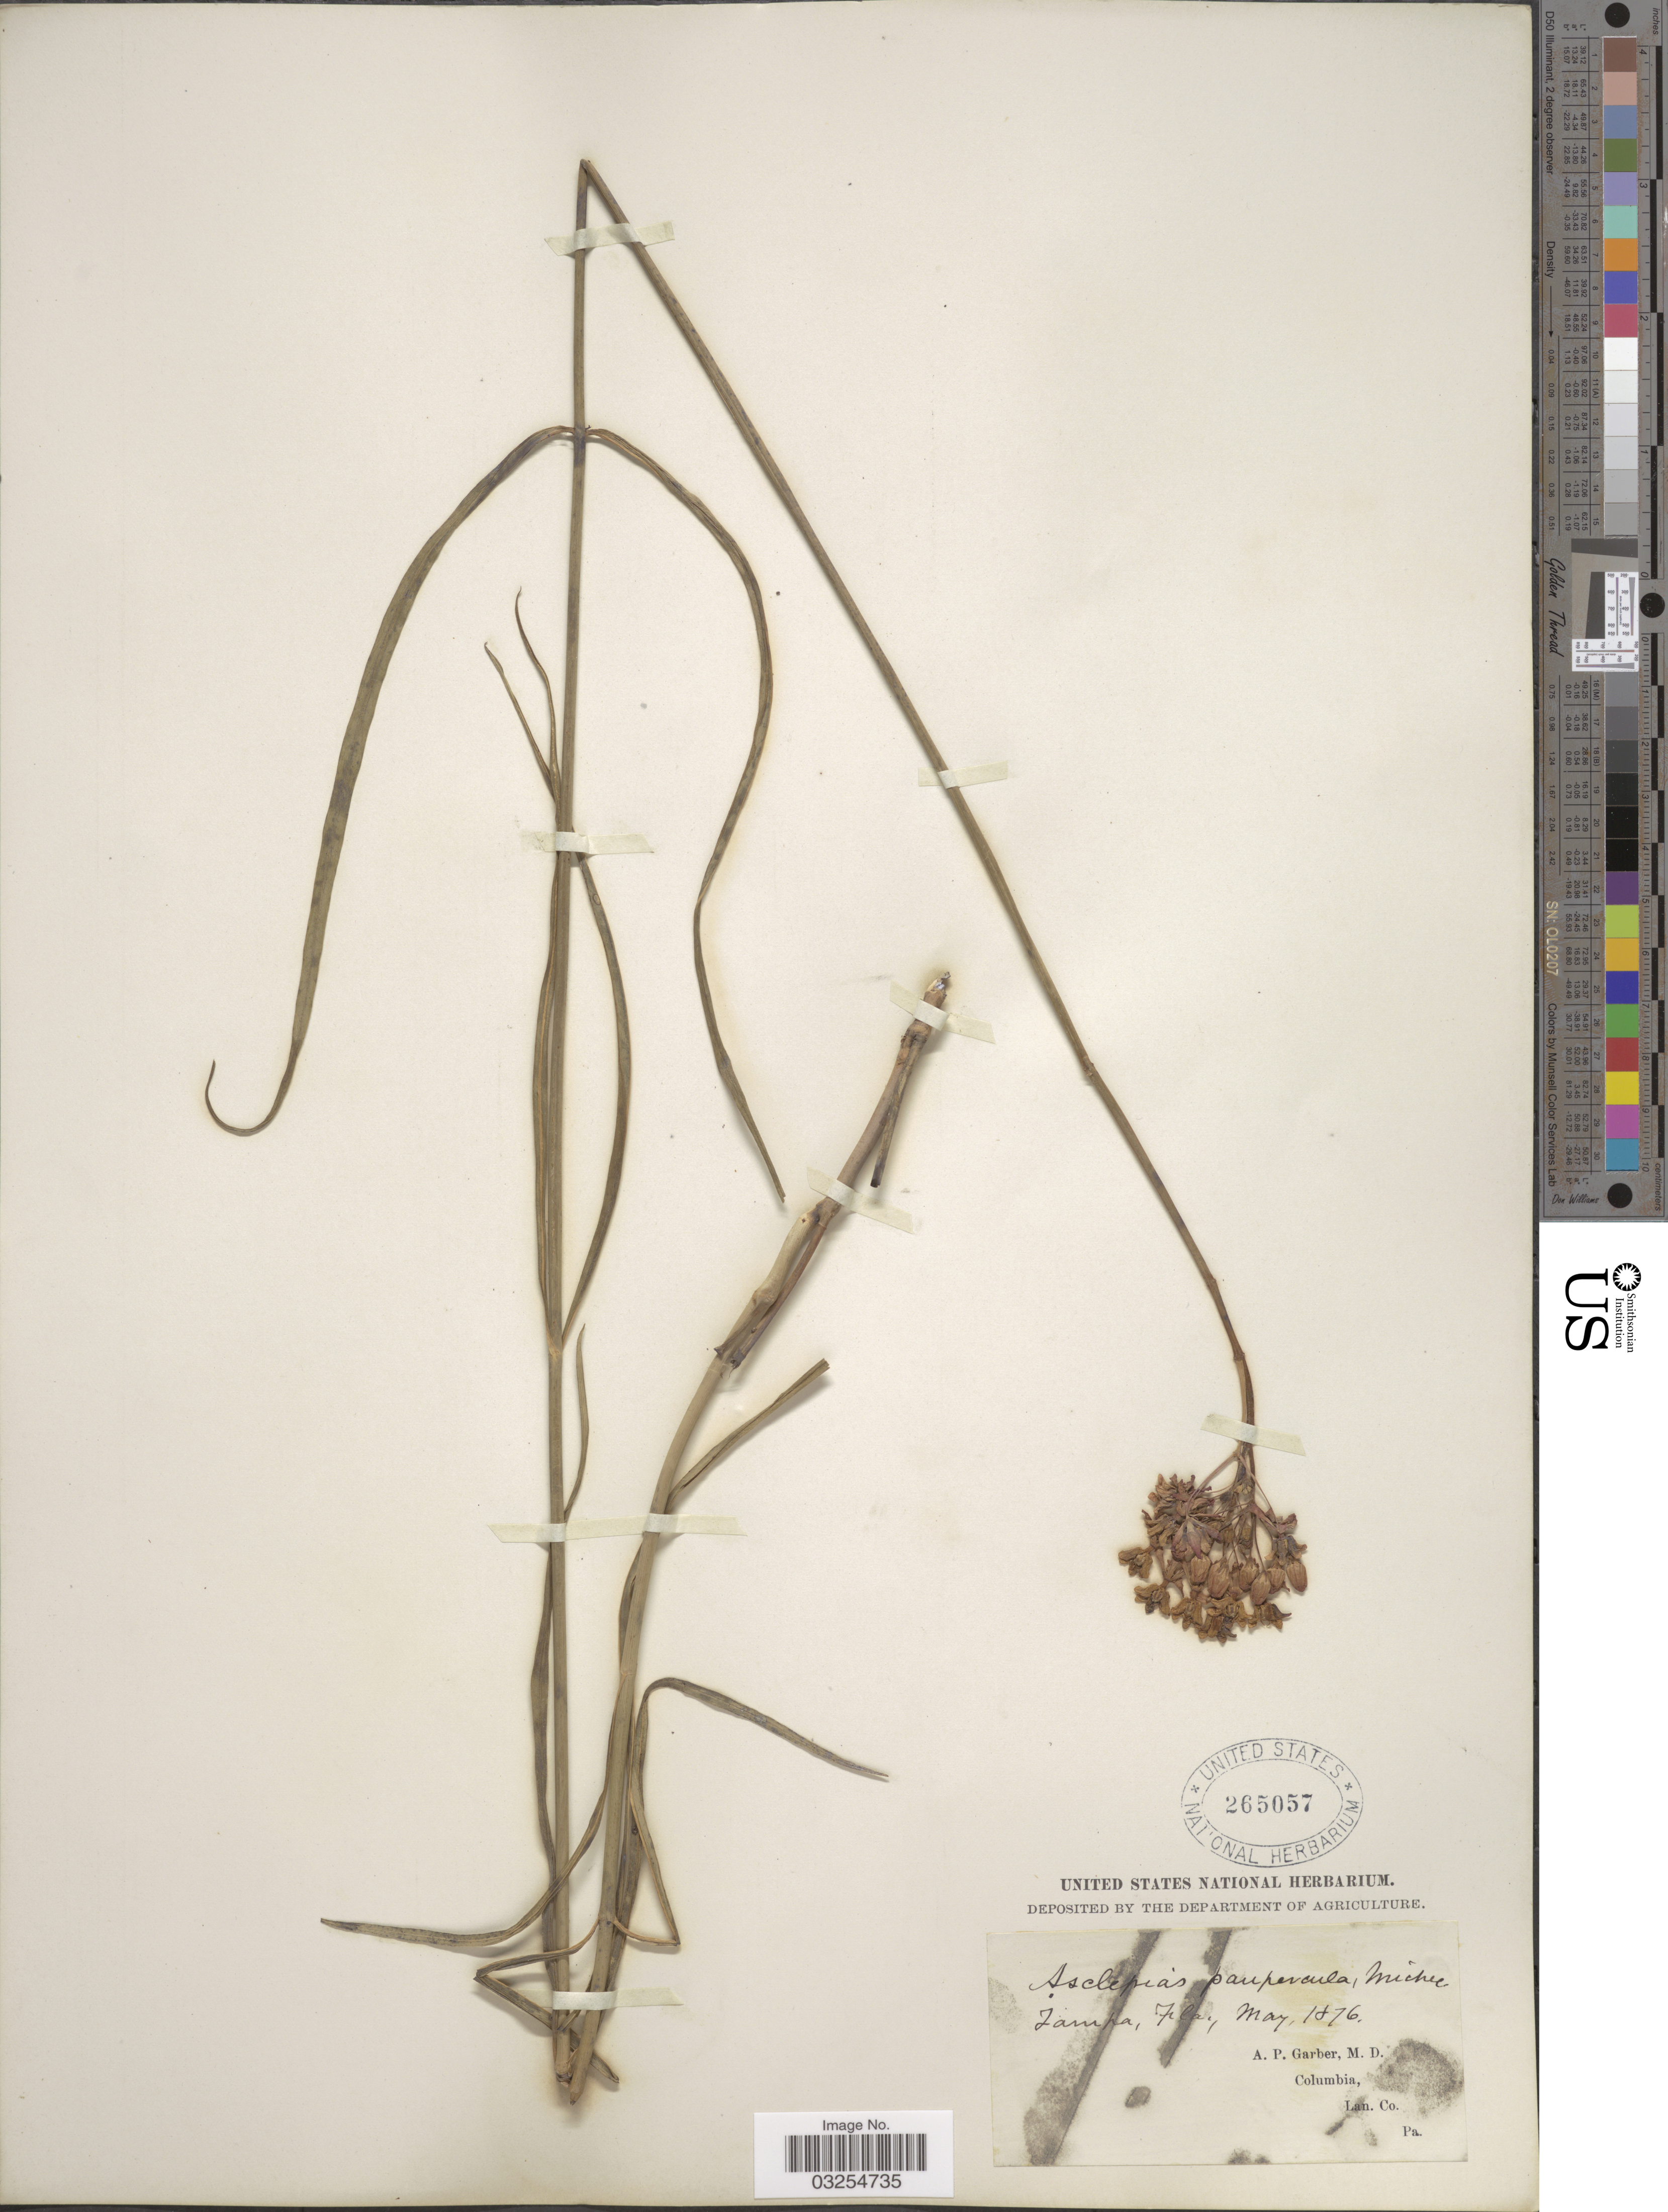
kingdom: Plantae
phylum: Tracheophyta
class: Magnoliopsida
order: Gentianales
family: Apocynaceae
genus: Asclepias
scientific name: Asclepias lanceolata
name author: Walter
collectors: A. P. Garber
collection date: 1876-05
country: United States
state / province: Florida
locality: Tampa.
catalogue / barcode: US 265057